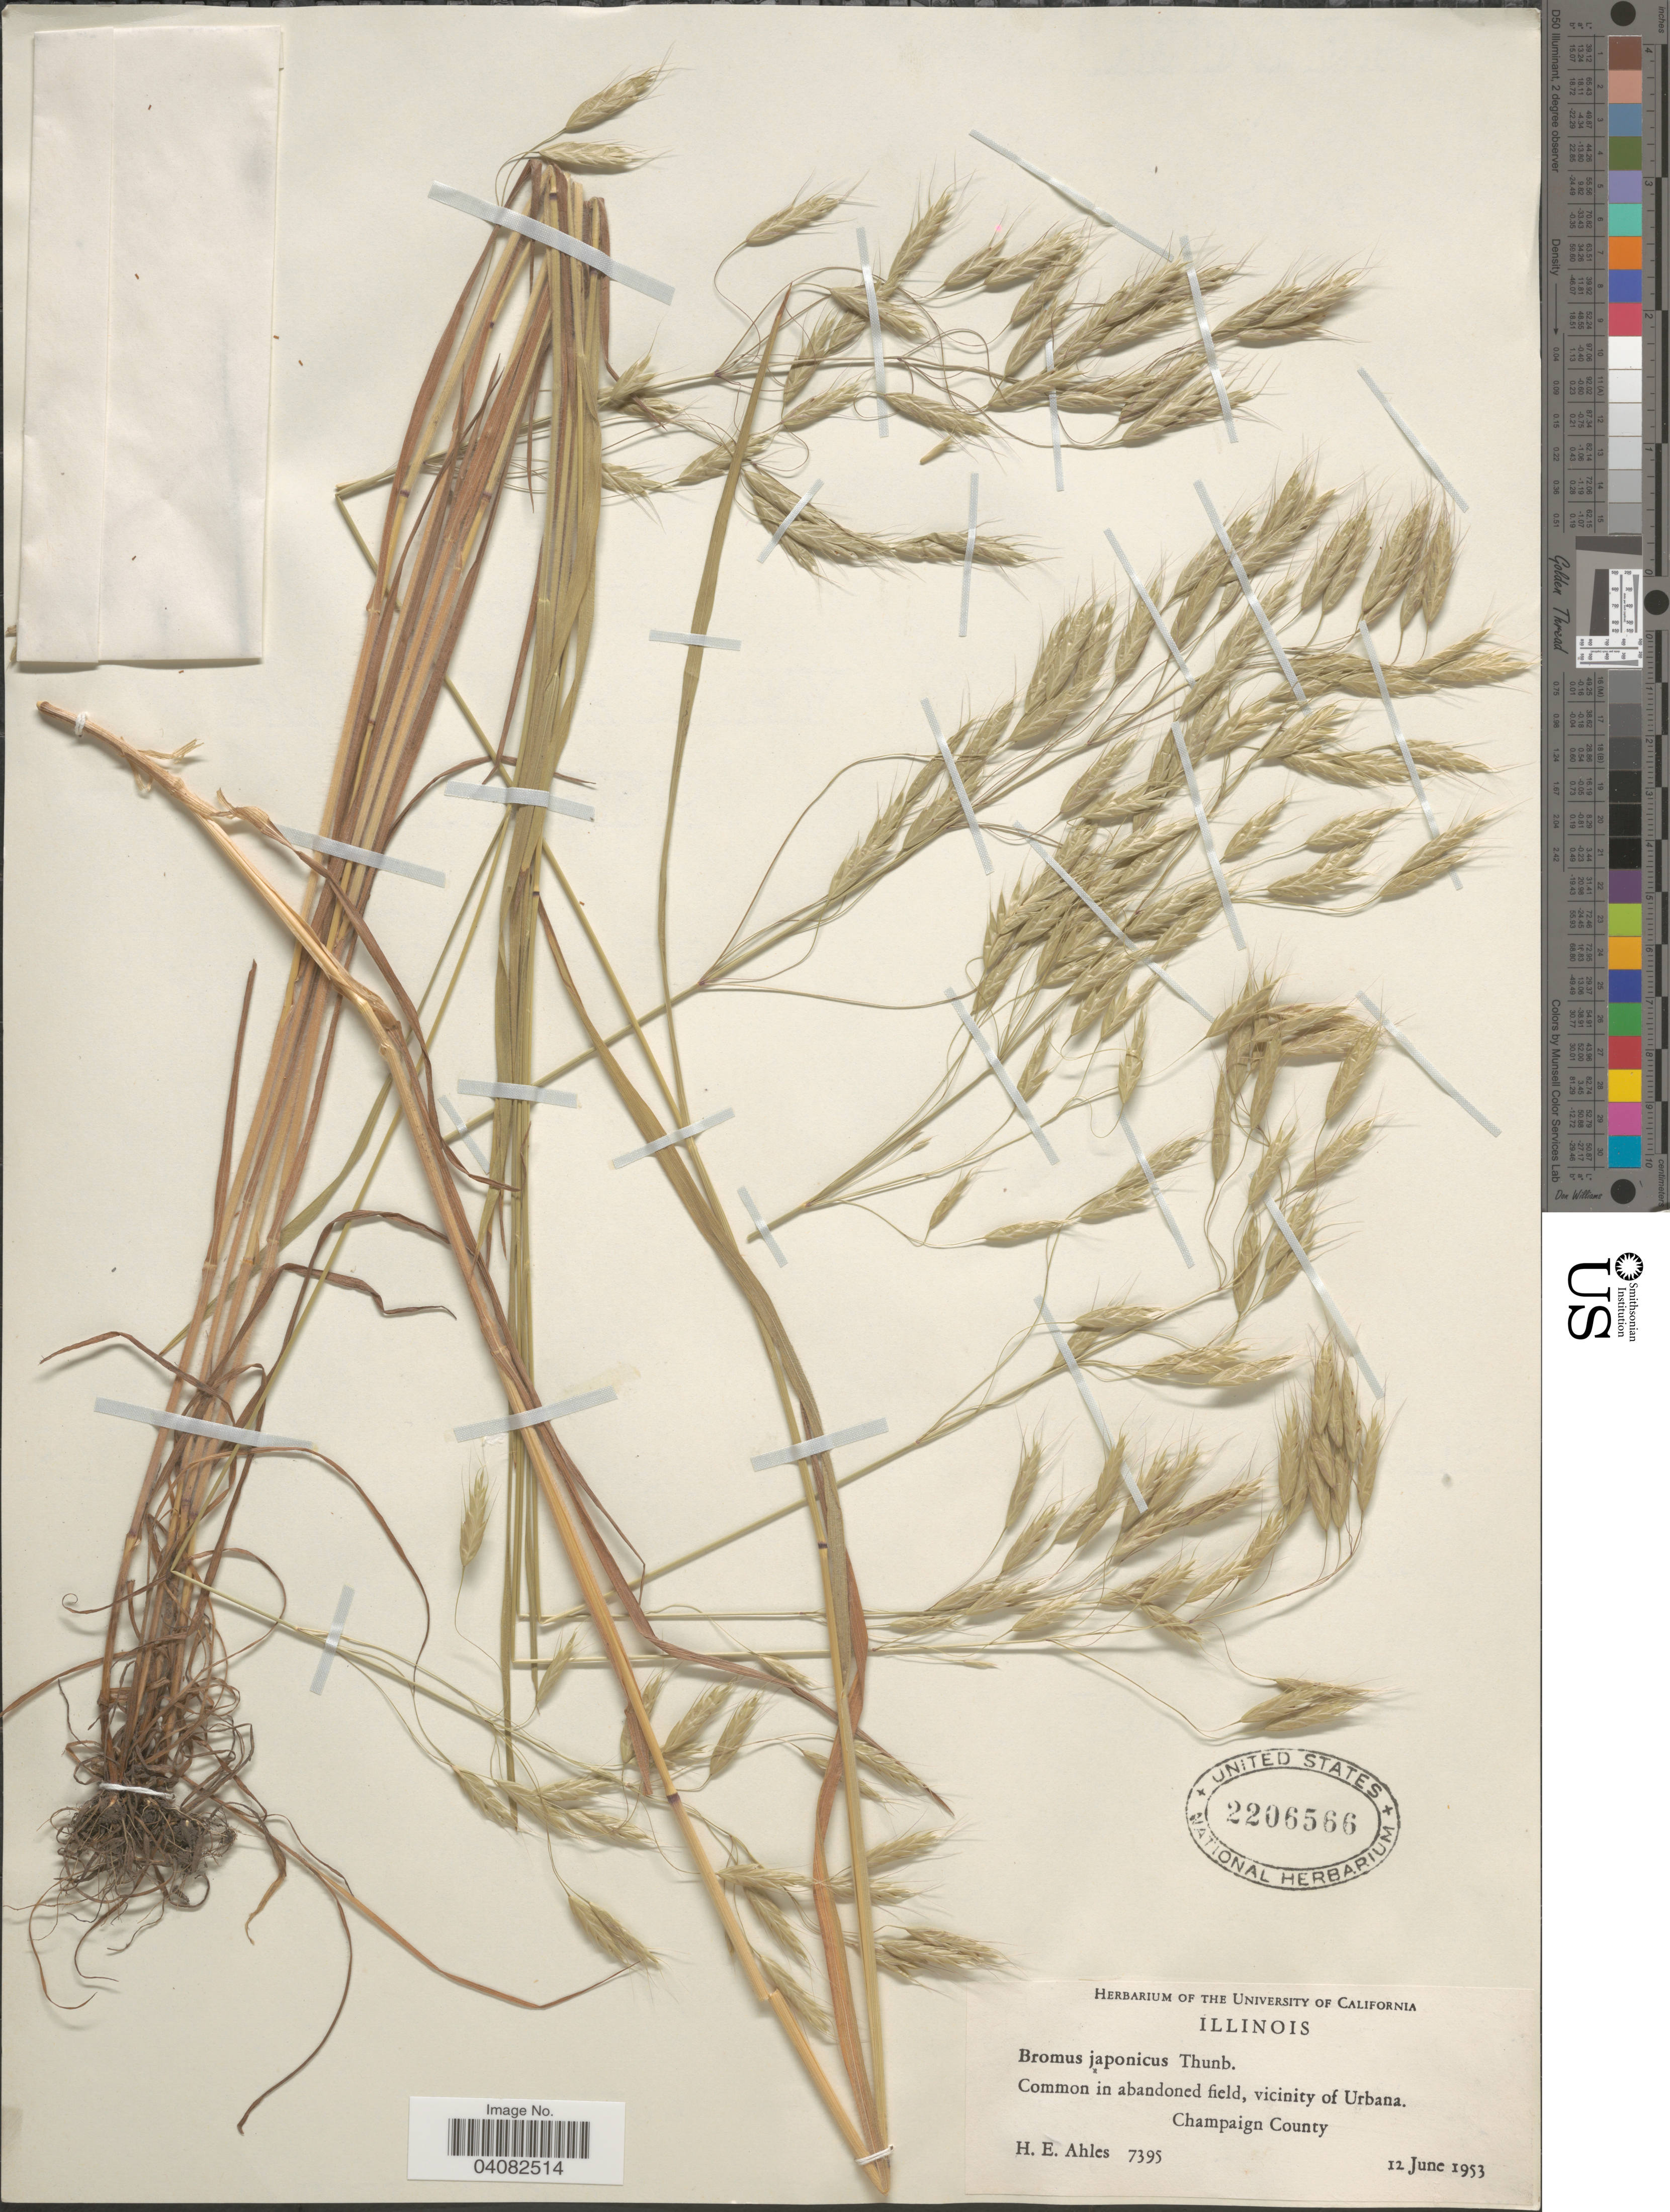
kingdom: Plantae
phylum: Tracheophyta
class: Liliopsida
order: Poales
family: Poaceae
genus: Bromus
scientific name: Bromus intermedius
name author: Gussone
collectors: H. E. Ahles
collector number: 7395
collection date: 1953-06-12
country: United States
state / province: Illinois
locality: Common in abandoned field, vicinity of Urbana. Champaign County.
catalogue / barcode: US 2206566